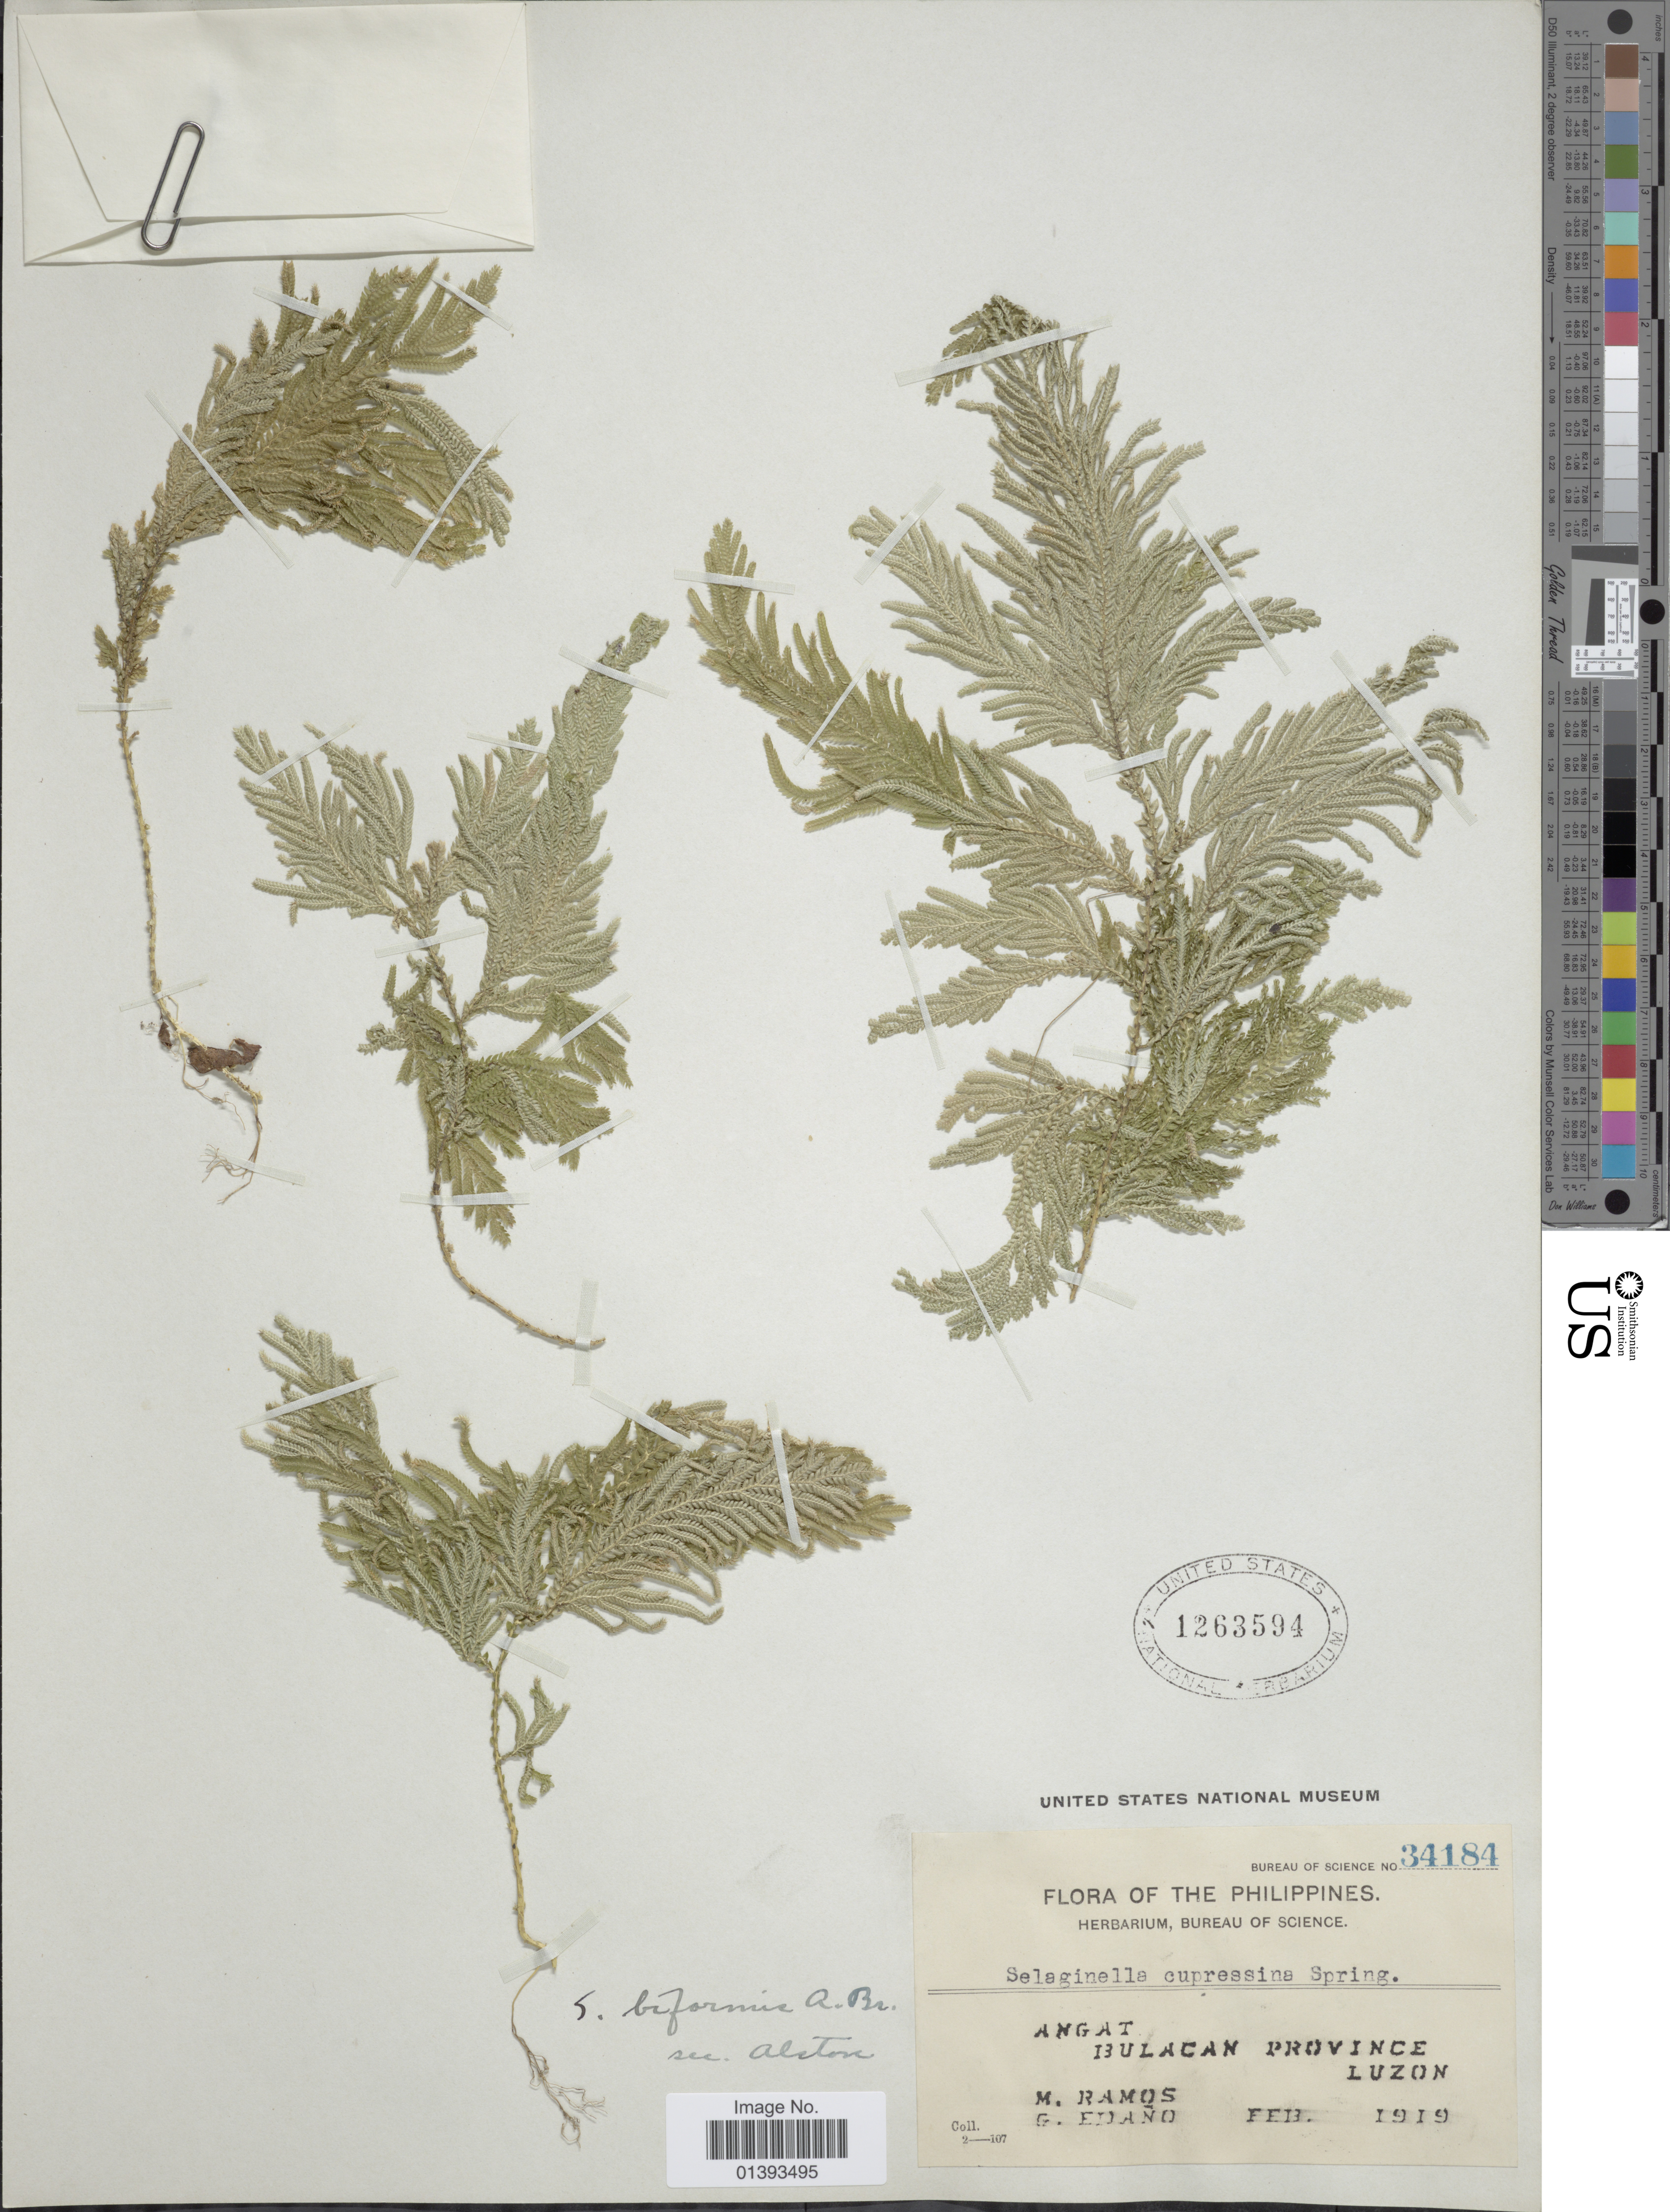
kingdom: Plantae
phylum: Tracheophyta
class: Lycopodiopsida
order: Selaginellales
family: Selaginellaceae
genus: Selaginella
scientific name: Selaginella biformis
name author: A. Braun ex Kuhn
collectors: M. Ramos & G. E. Edaño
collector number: Bureau of Science 34184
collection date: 1919-02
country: Philippines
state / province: Central Luzon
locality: Angat, Bulacan province Luzon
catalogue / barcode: US 1263594